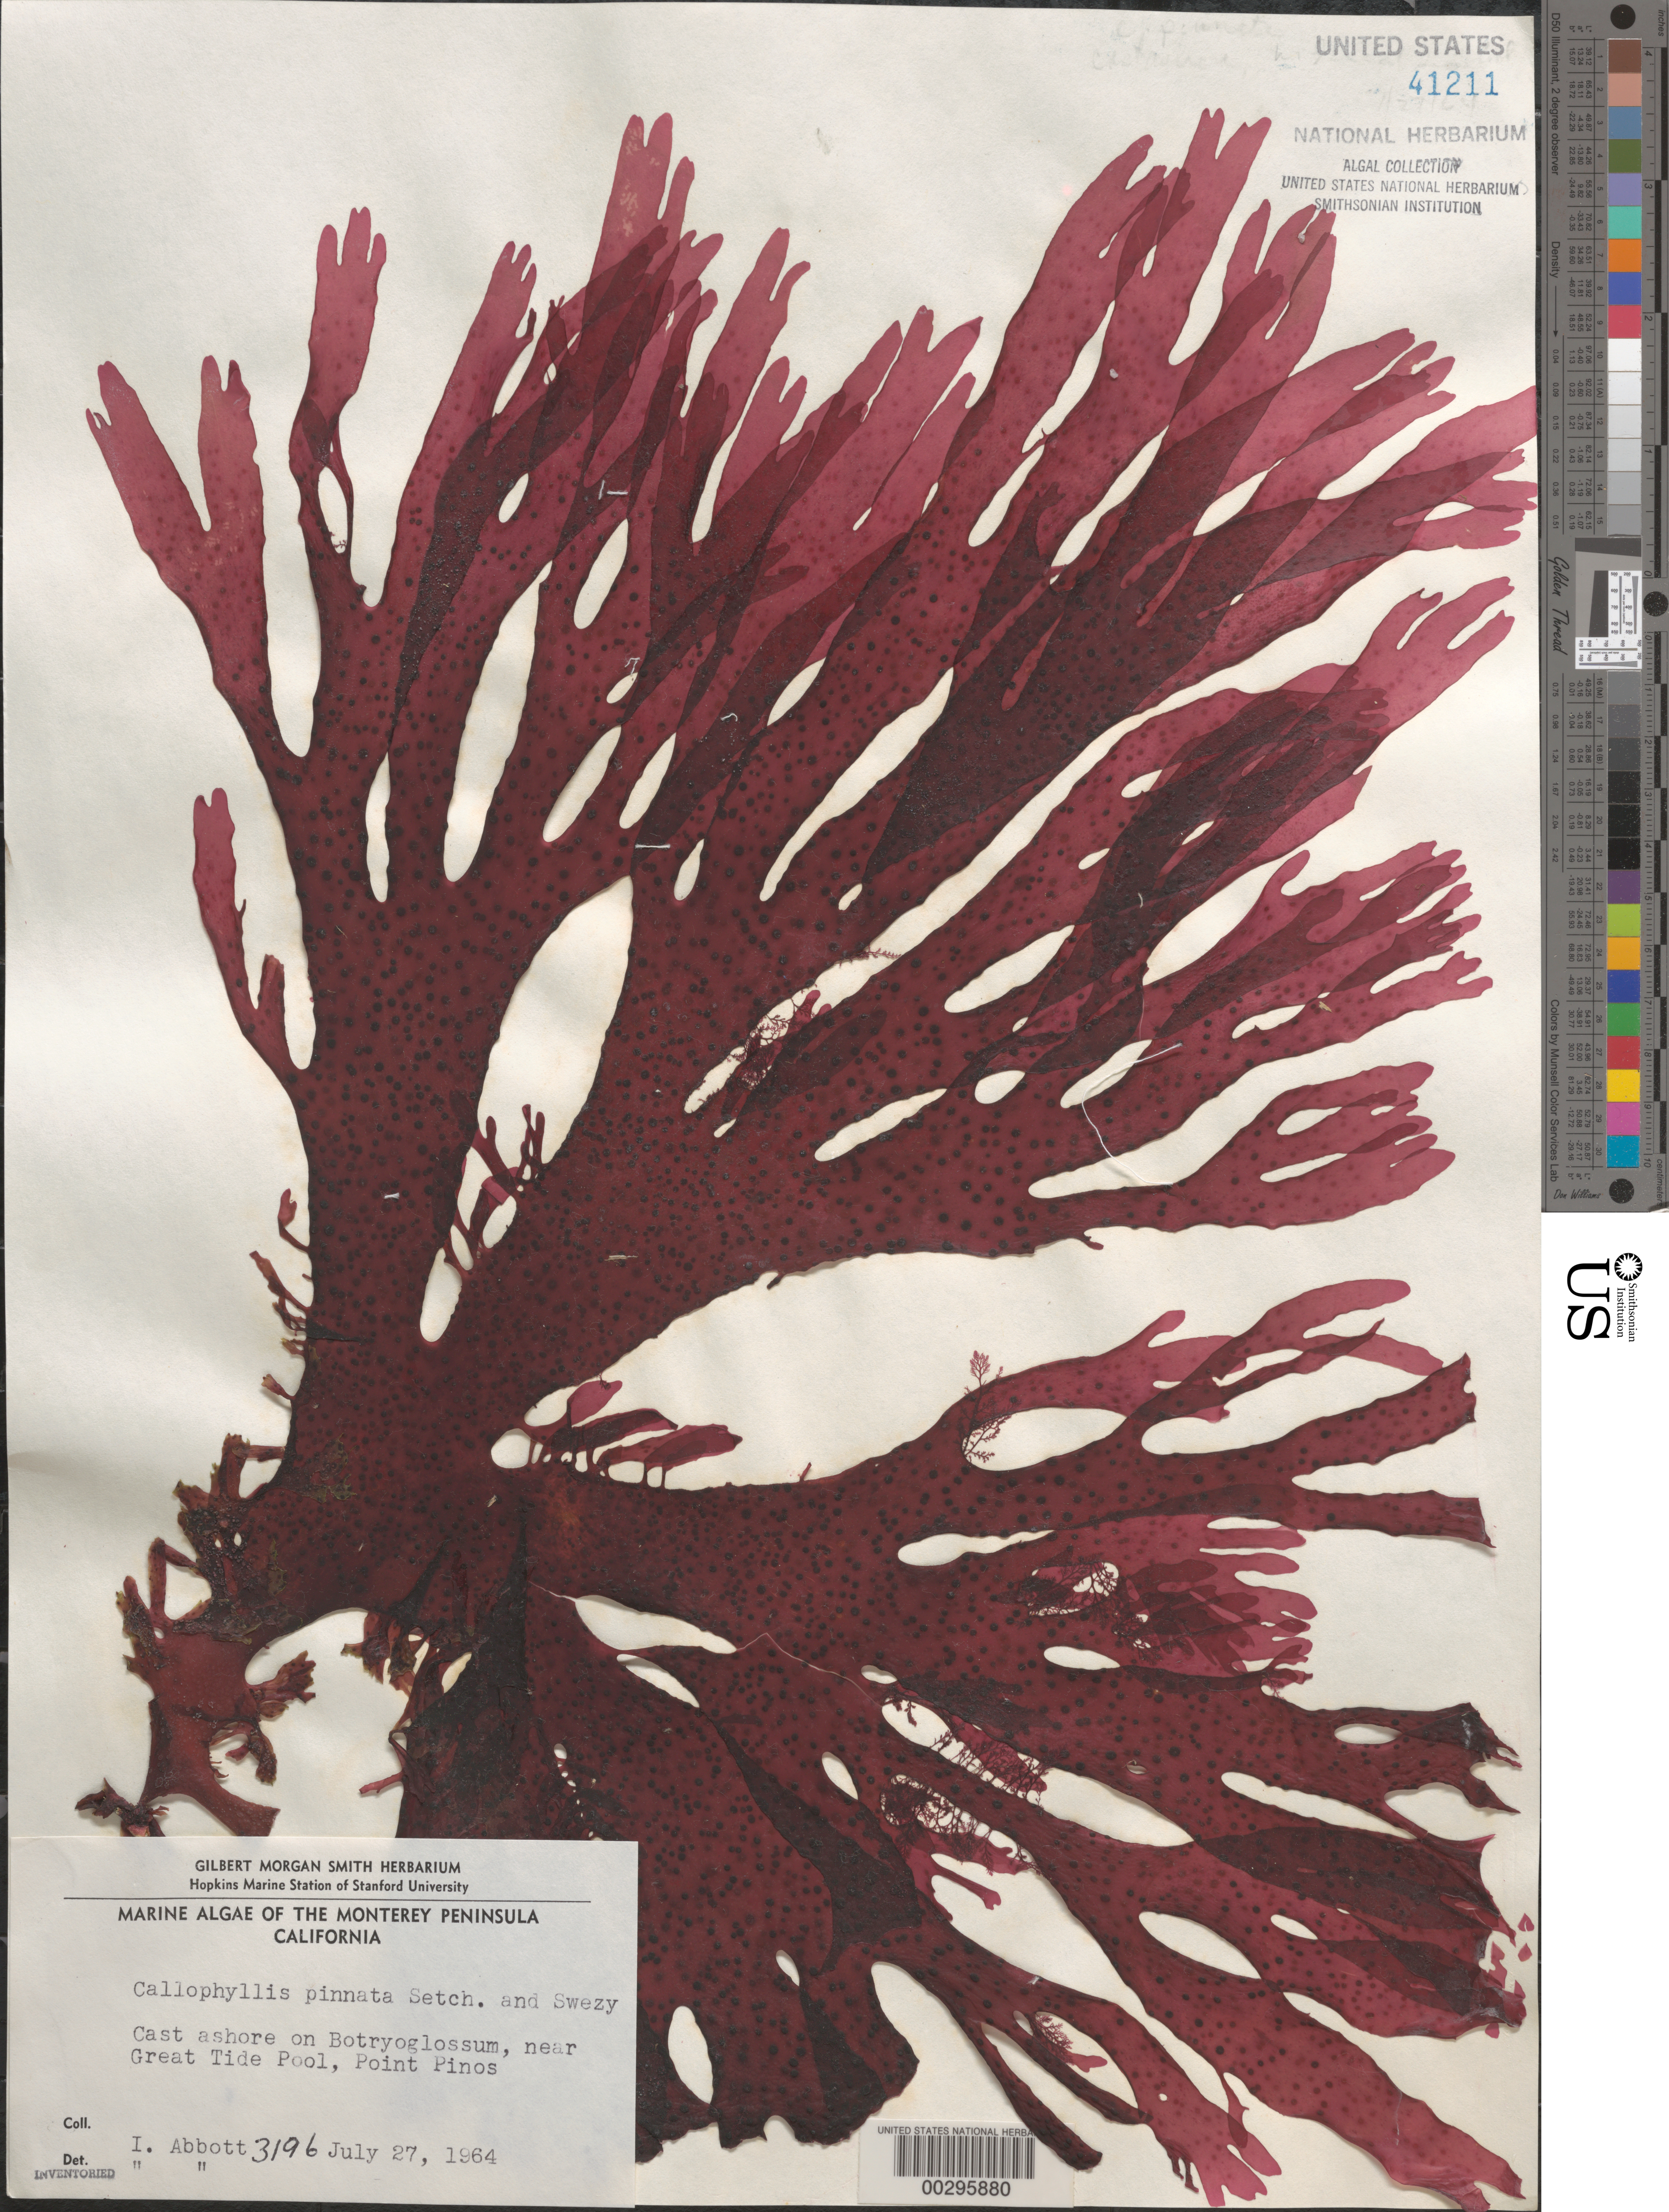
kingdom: Plantae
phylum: Rhodophyta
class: Florideophyceae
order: Gigartinales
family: Kallymeniaceae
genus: Callophyllis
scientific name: Callophyllis pinnata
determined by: Abbott, Isabella A.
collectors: I. A. Abbott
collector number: IAA 3196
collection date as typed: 27 Jul 1964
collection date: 1964-07-27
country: United States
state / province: California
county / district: Monterey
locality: Point Lobos, near Great Tide Pool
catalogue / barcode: US 41211